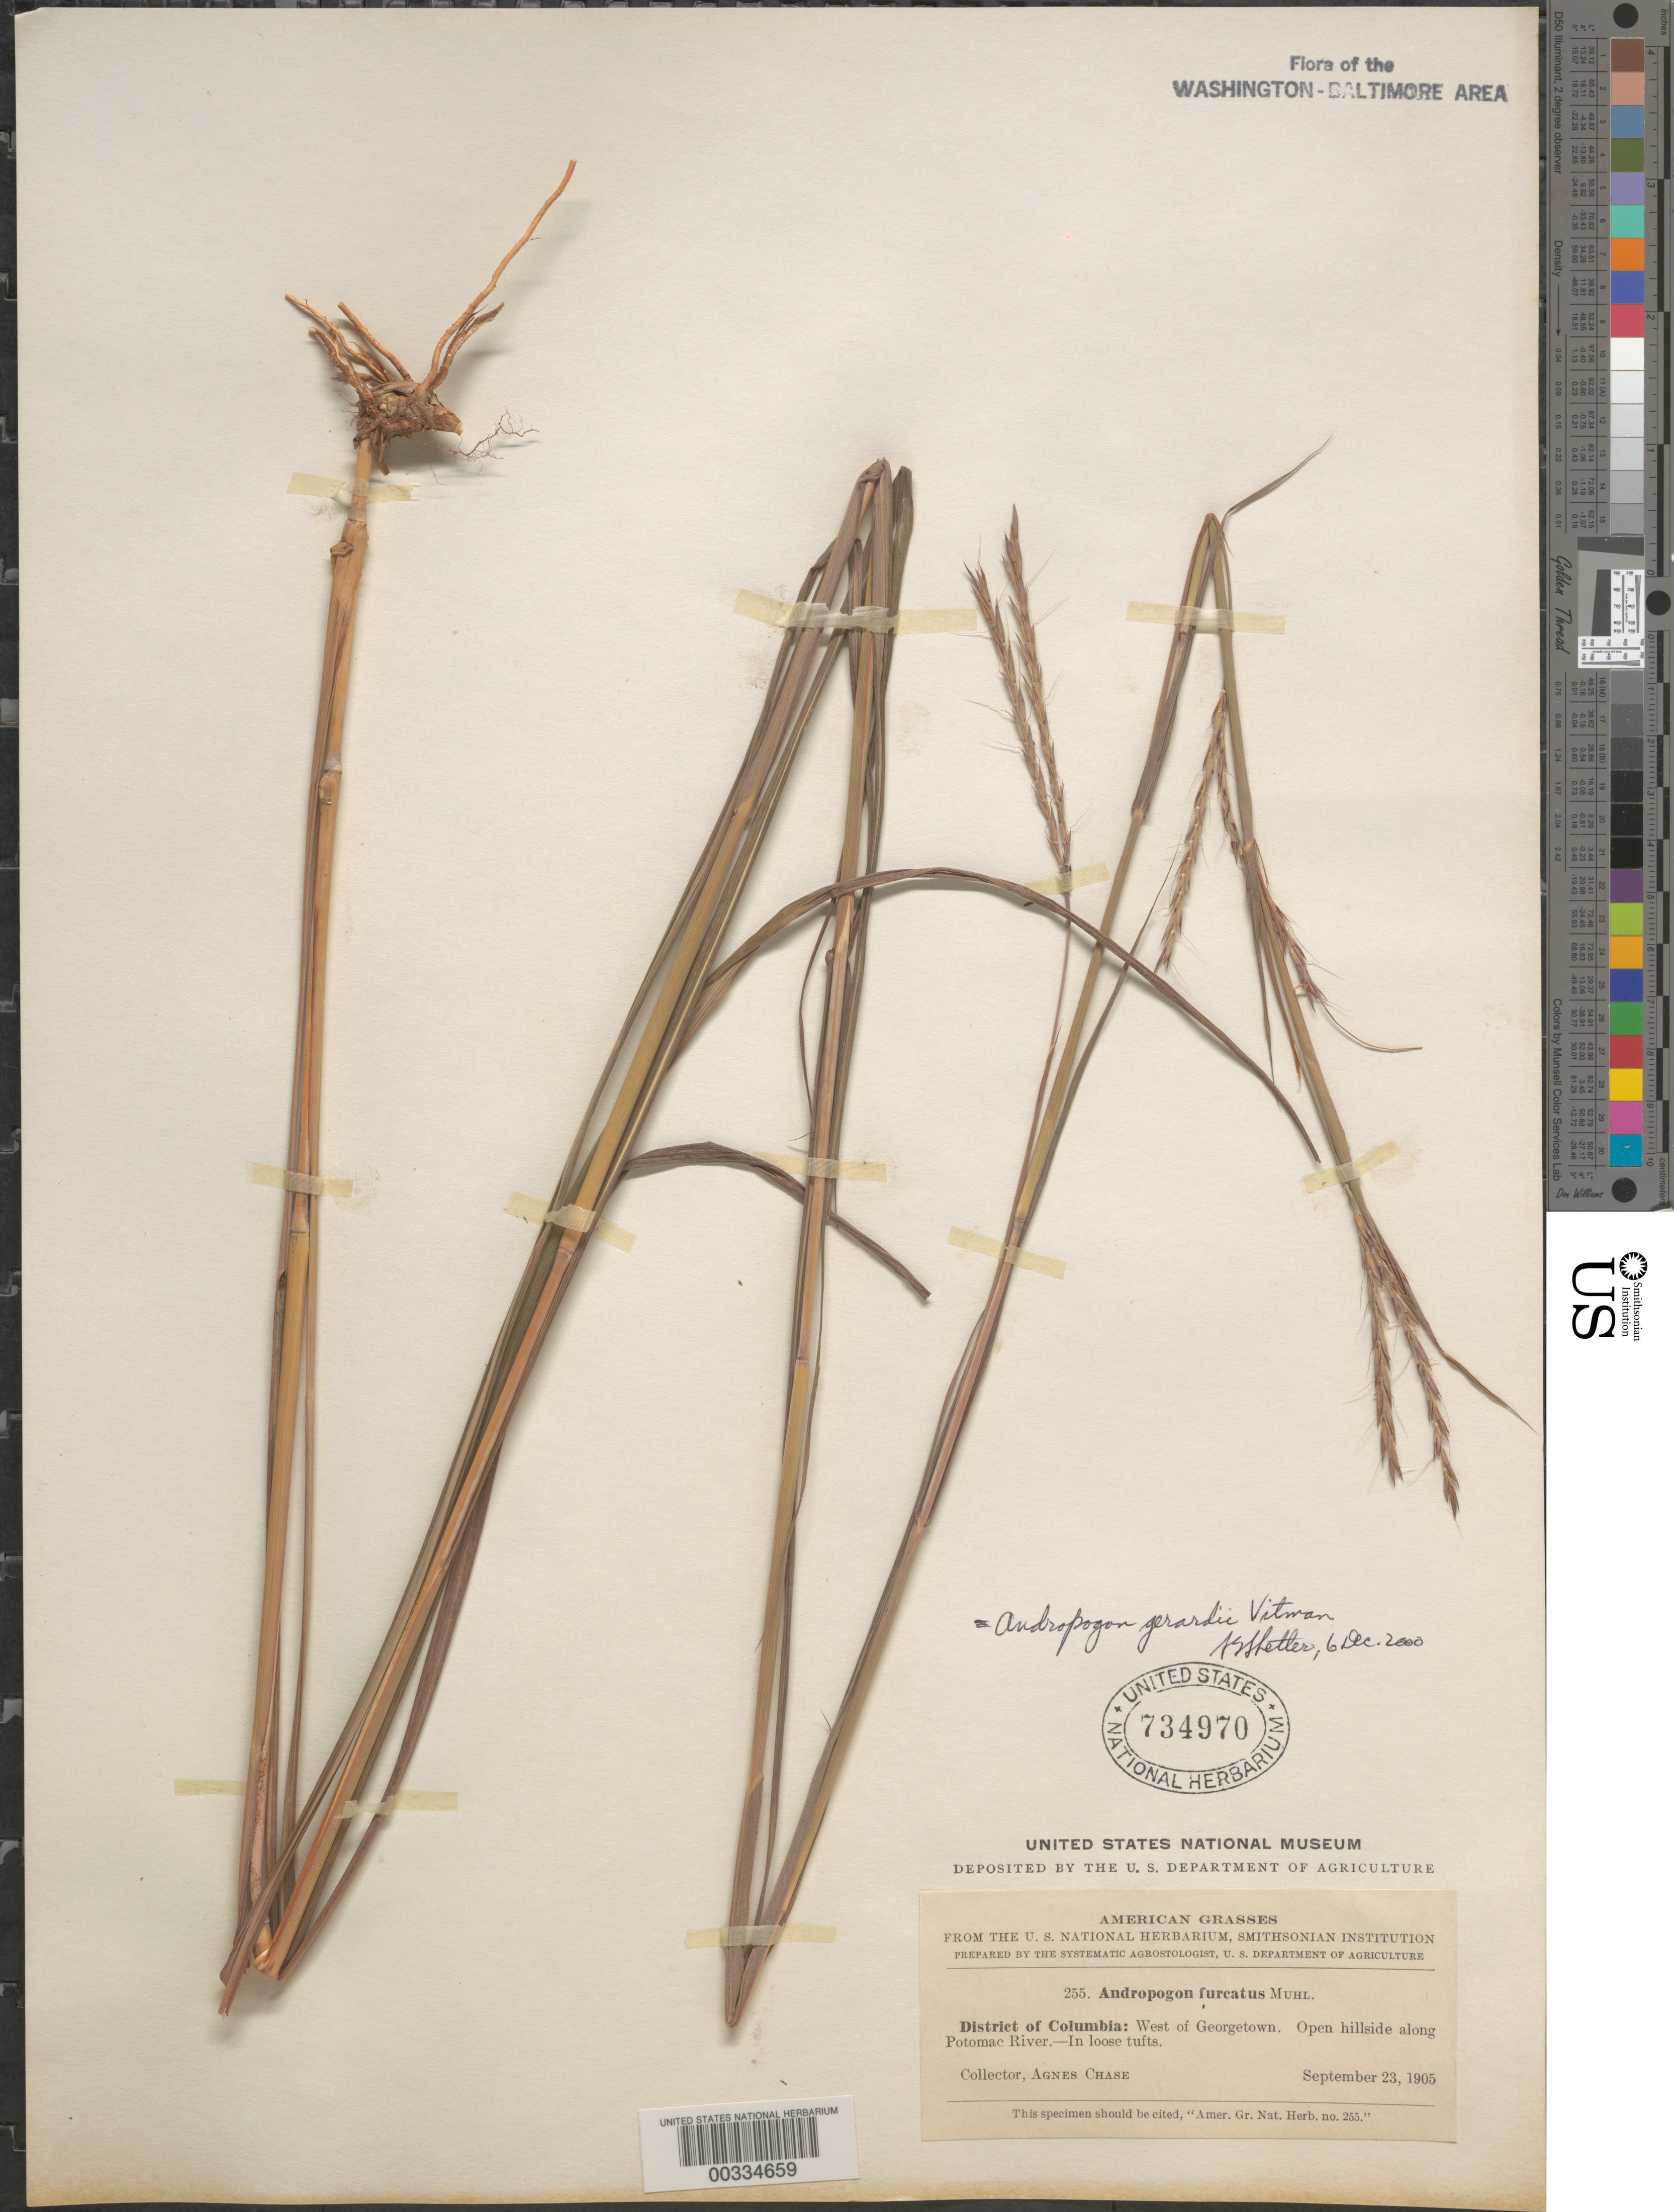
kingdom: Plantae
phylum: Tracheophyta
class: Liliopsida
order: Poales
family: Poaceae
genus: Andropogon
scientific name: Andropogon gerardii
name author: Vitman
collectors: A. Chase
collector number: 255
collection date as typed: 23 Sep 1905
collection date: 1905-09-23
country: United States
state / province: District of Columbia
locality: West of Georgetown, along Potomac R. C. and O. Canal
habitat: Open hillside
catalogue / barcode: US 734970